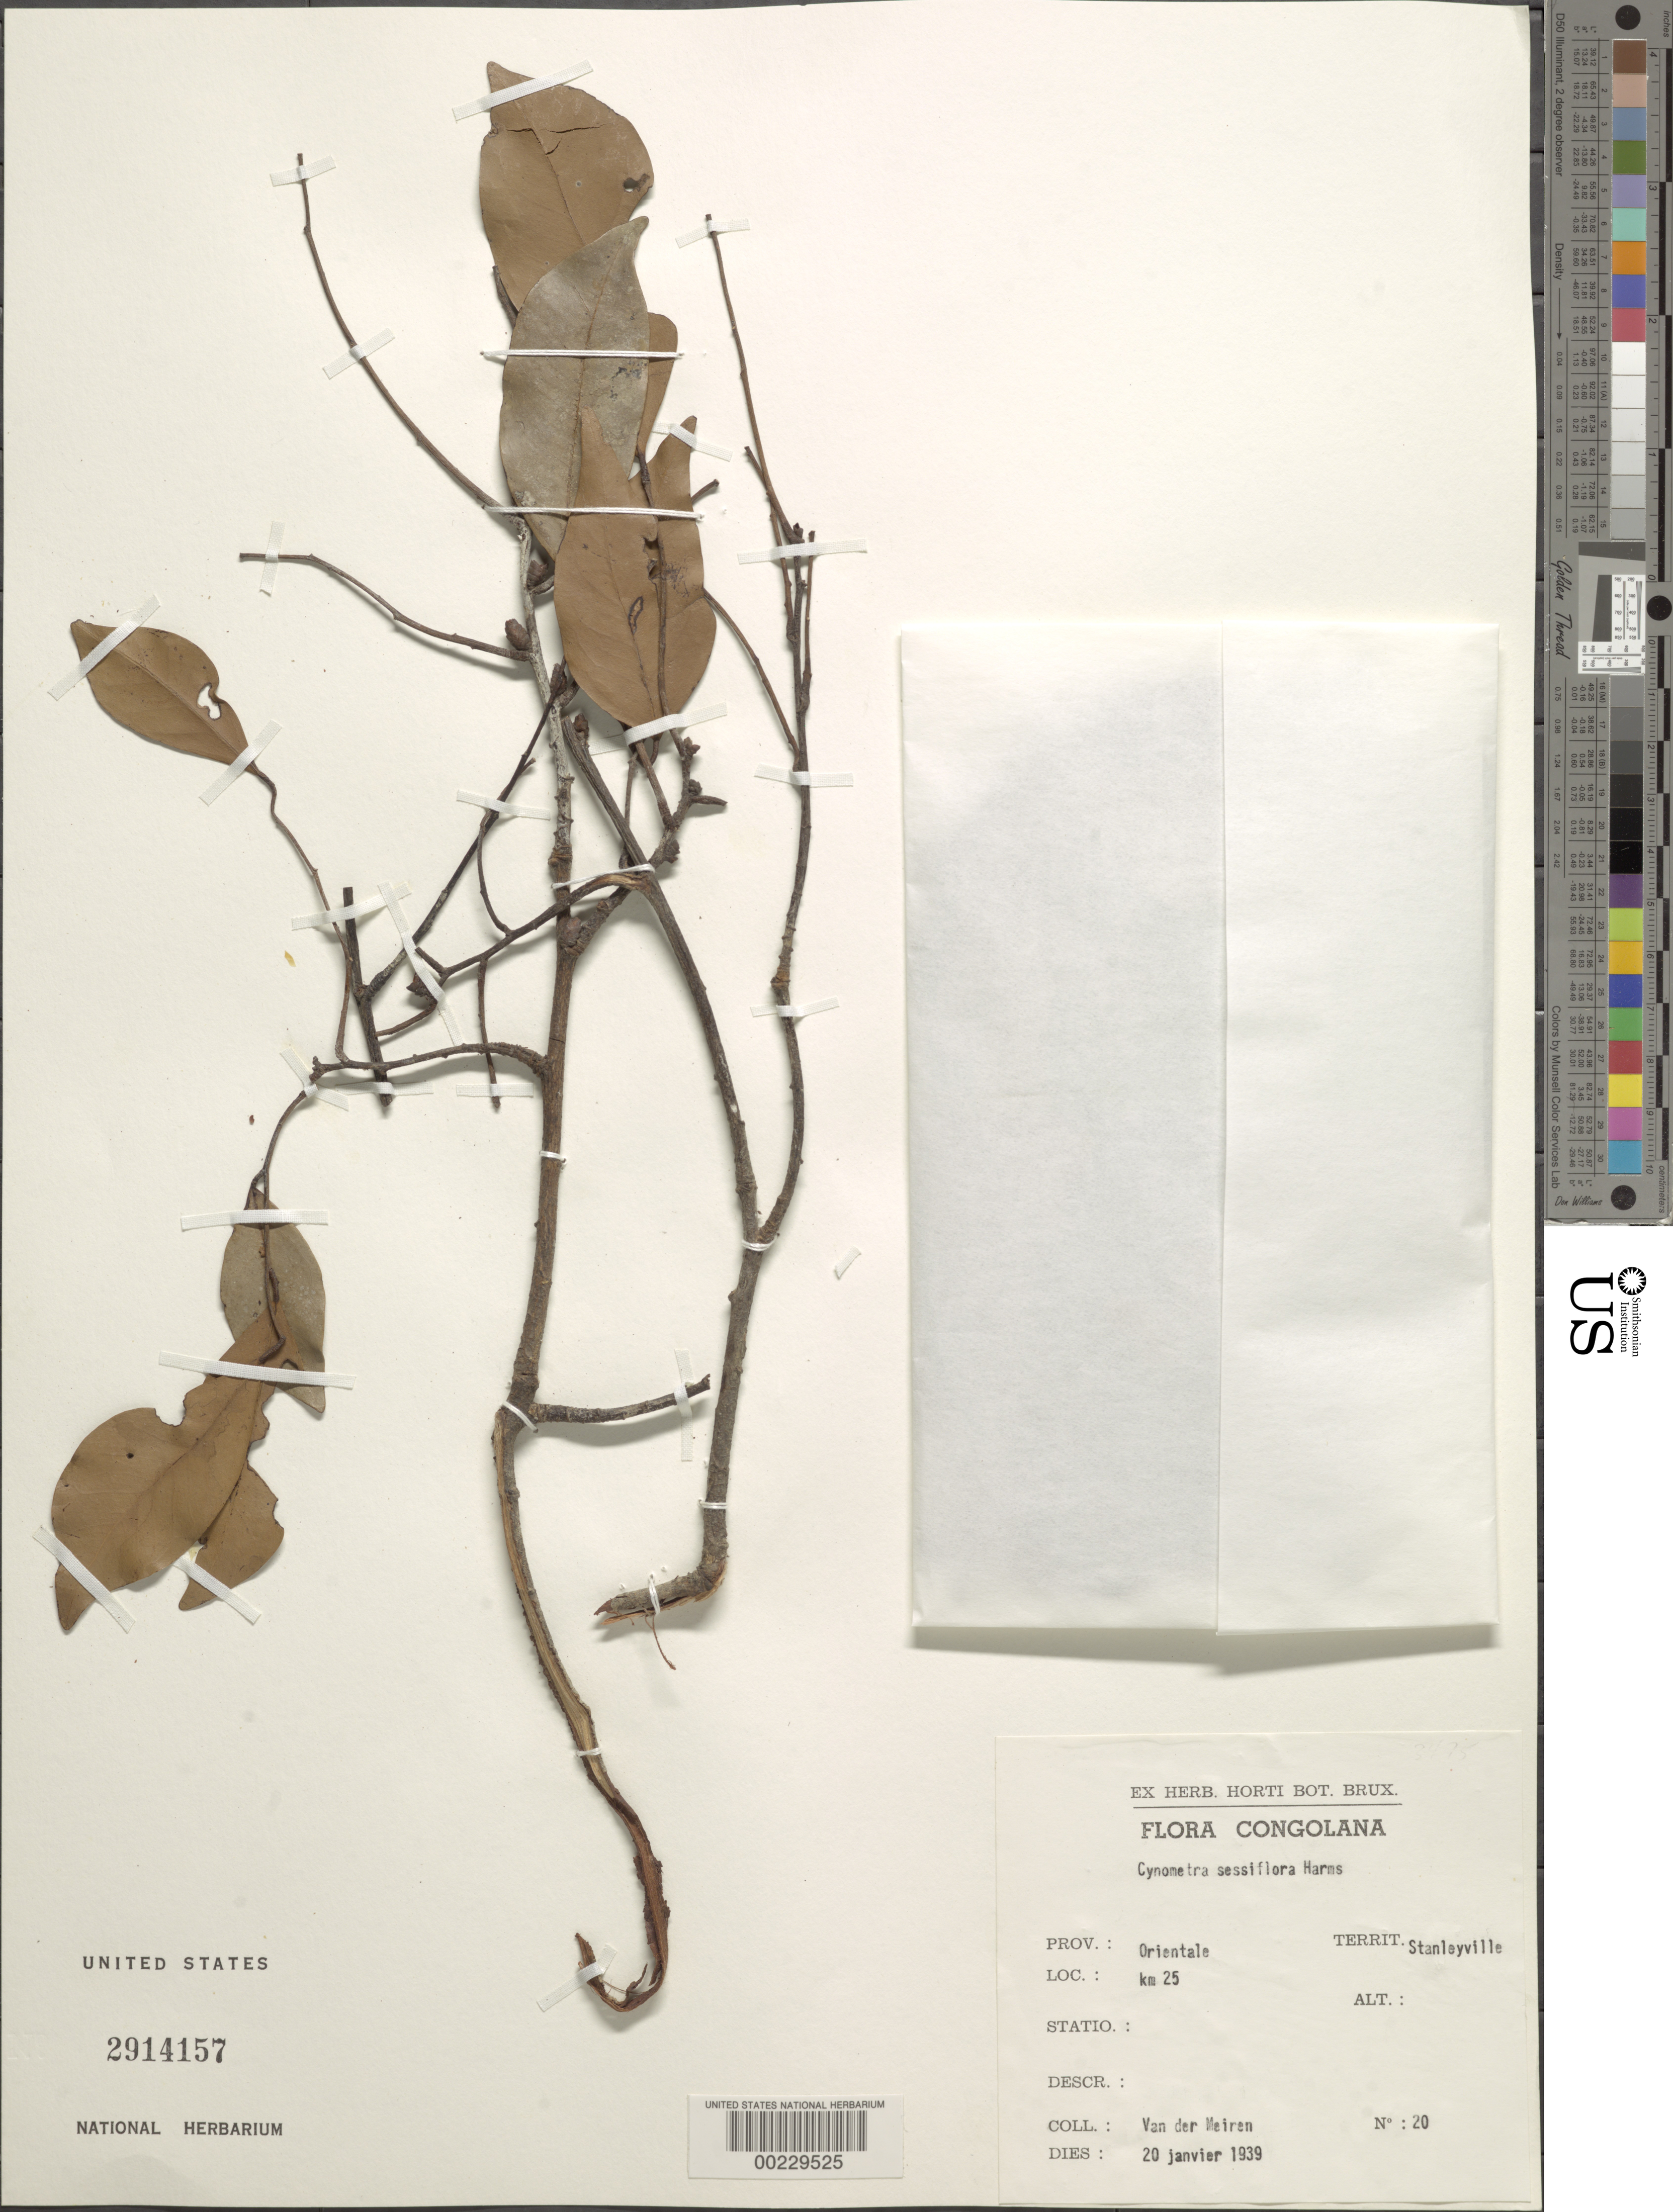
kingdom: Plantae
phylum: Tracheophyta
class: Magnoliopsida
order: Fabales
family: Fabaceae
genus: Cynometra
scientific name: Cynometra sessiliflora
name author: Harms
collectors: Van der Meiren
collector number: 20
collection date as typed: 20 Jan 1939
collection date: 1939-01-20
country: Congo, Democratic Republic of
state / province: Kasaï-Oriental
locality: Km 25; Stanleyville Terr.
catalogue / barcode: US 2914157